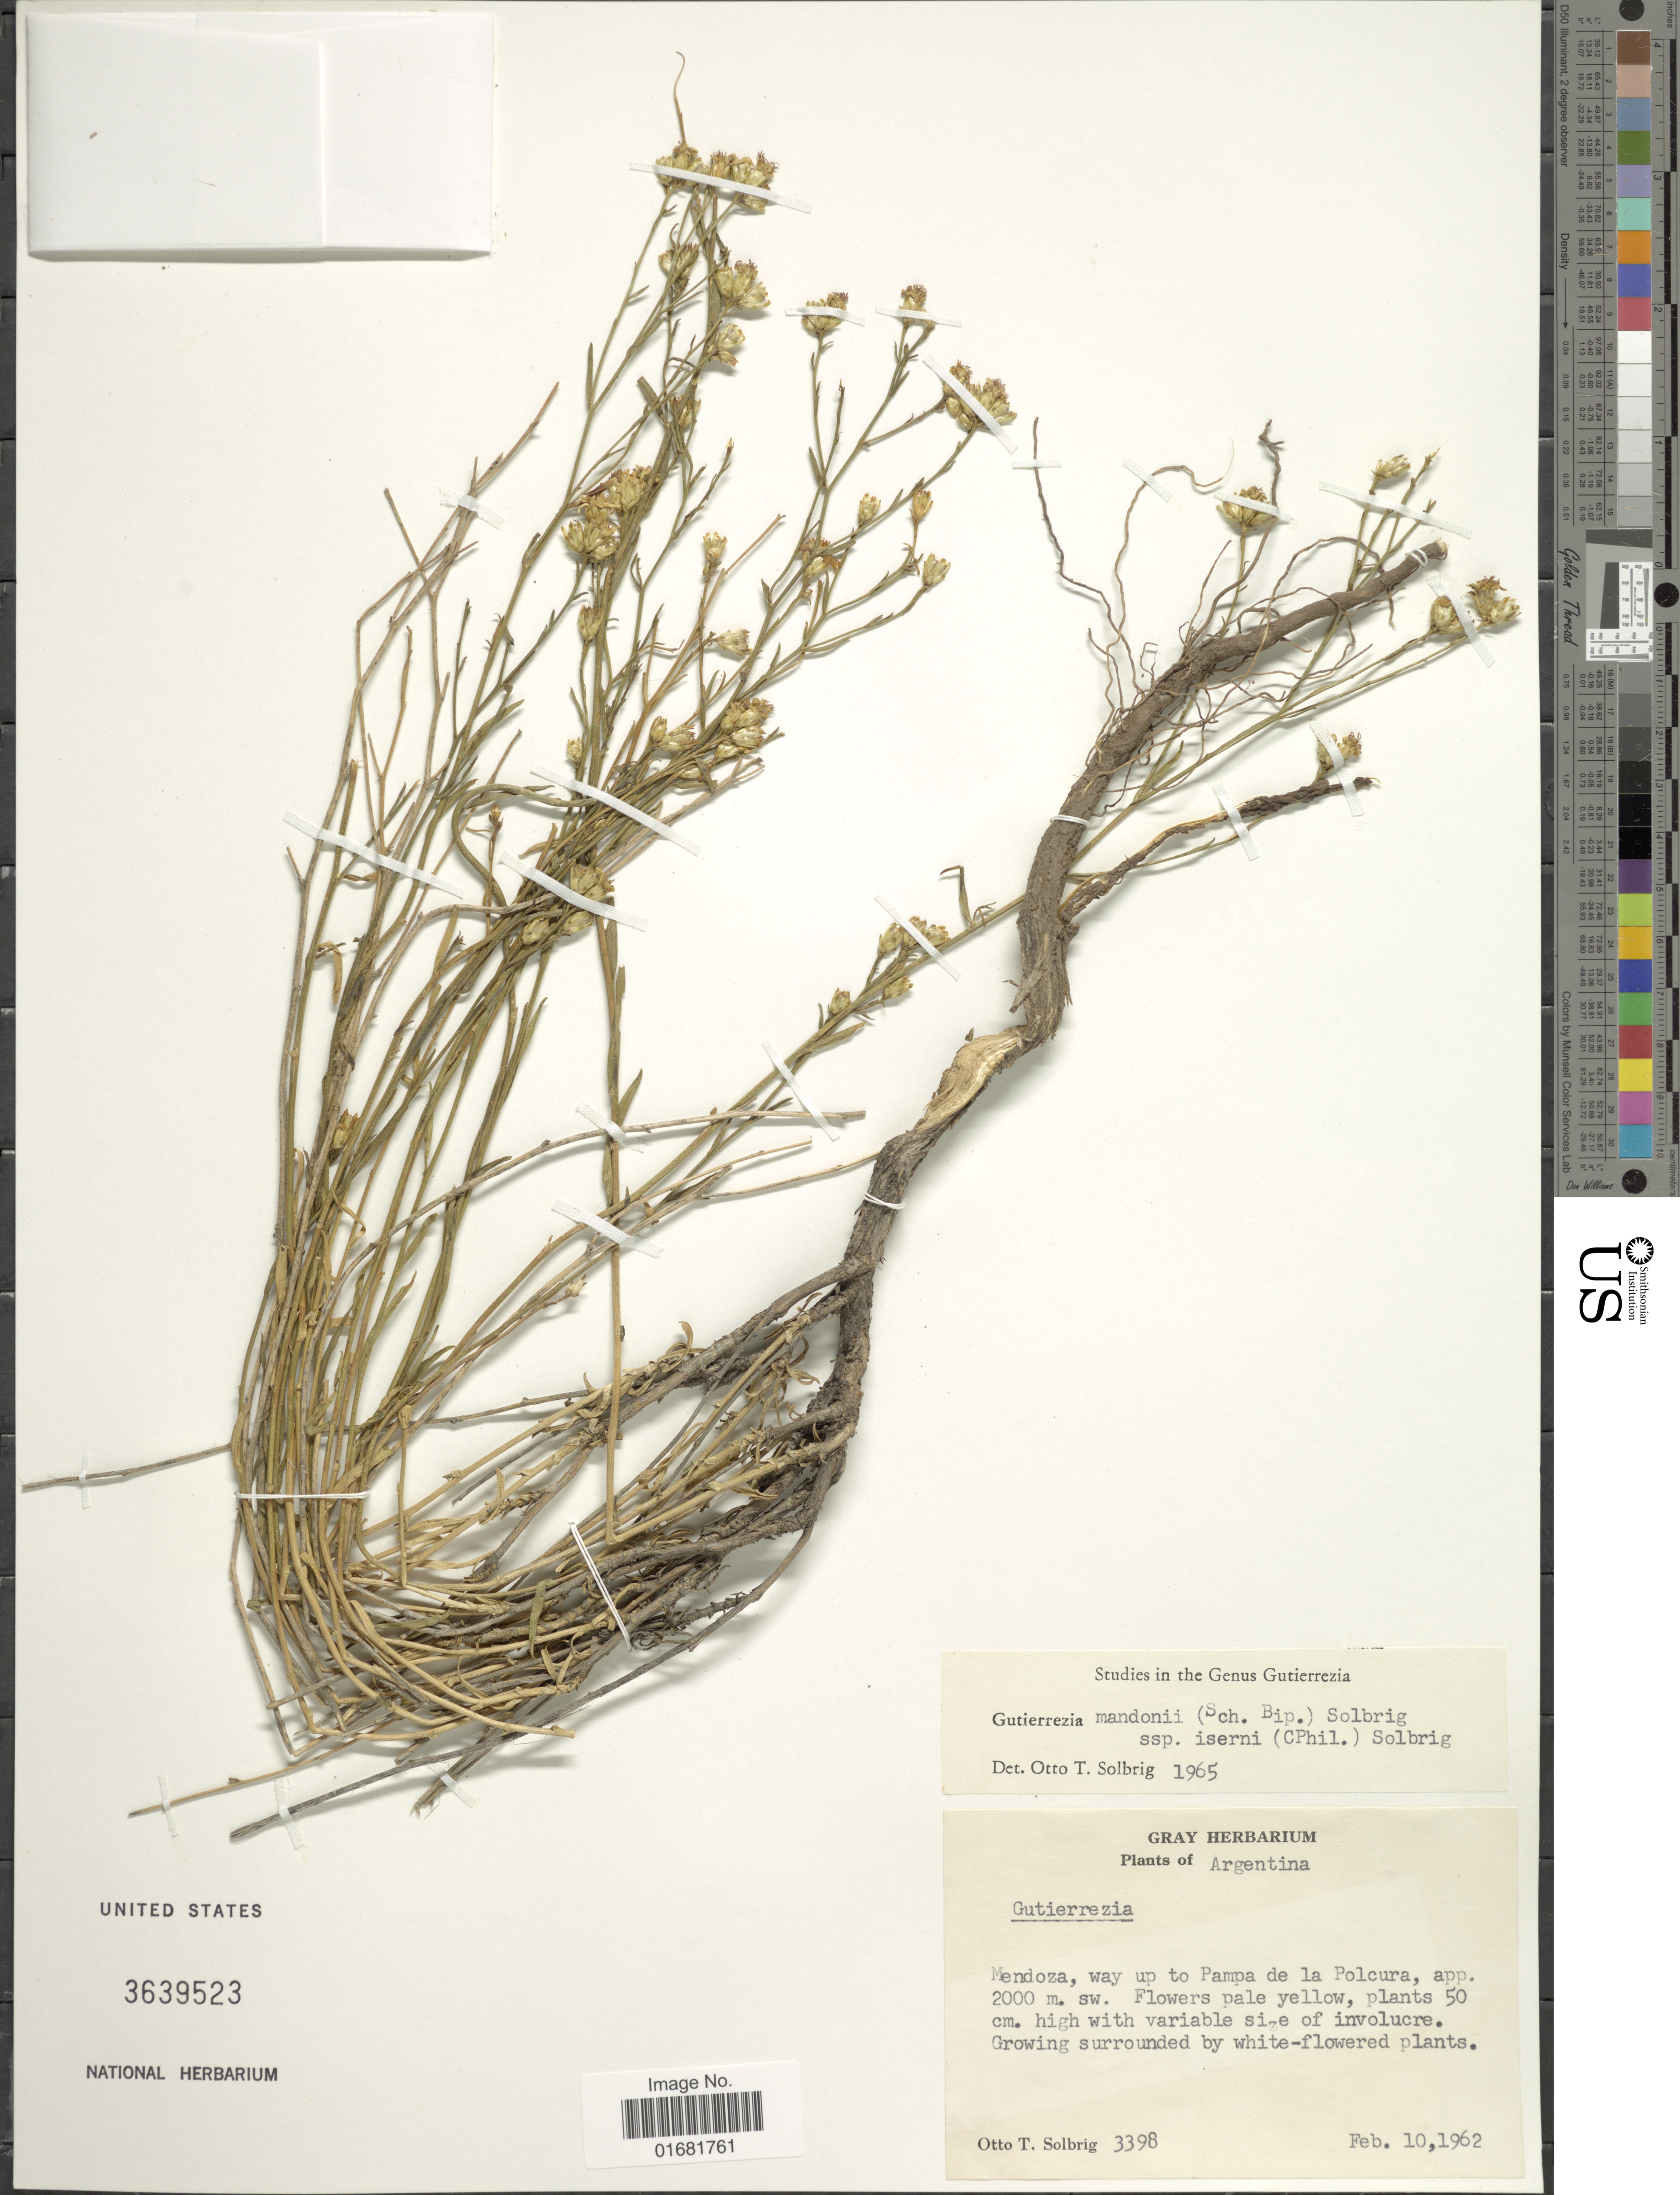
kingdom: Plantae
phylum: Tracheophyta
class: Magnoliopsida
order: Asterales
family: Asteraceae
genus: Gutierrezia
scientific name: Gutierrezia mandonii subsp. isernii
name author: (Phil.) Solbrig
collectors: O. T. Solbrig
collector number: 3398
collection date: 1962-02-10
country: Argentina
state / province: Mendoza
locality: Way up to Pampa de la Polcura, sw.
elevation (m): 2000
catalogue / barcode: US 3639523